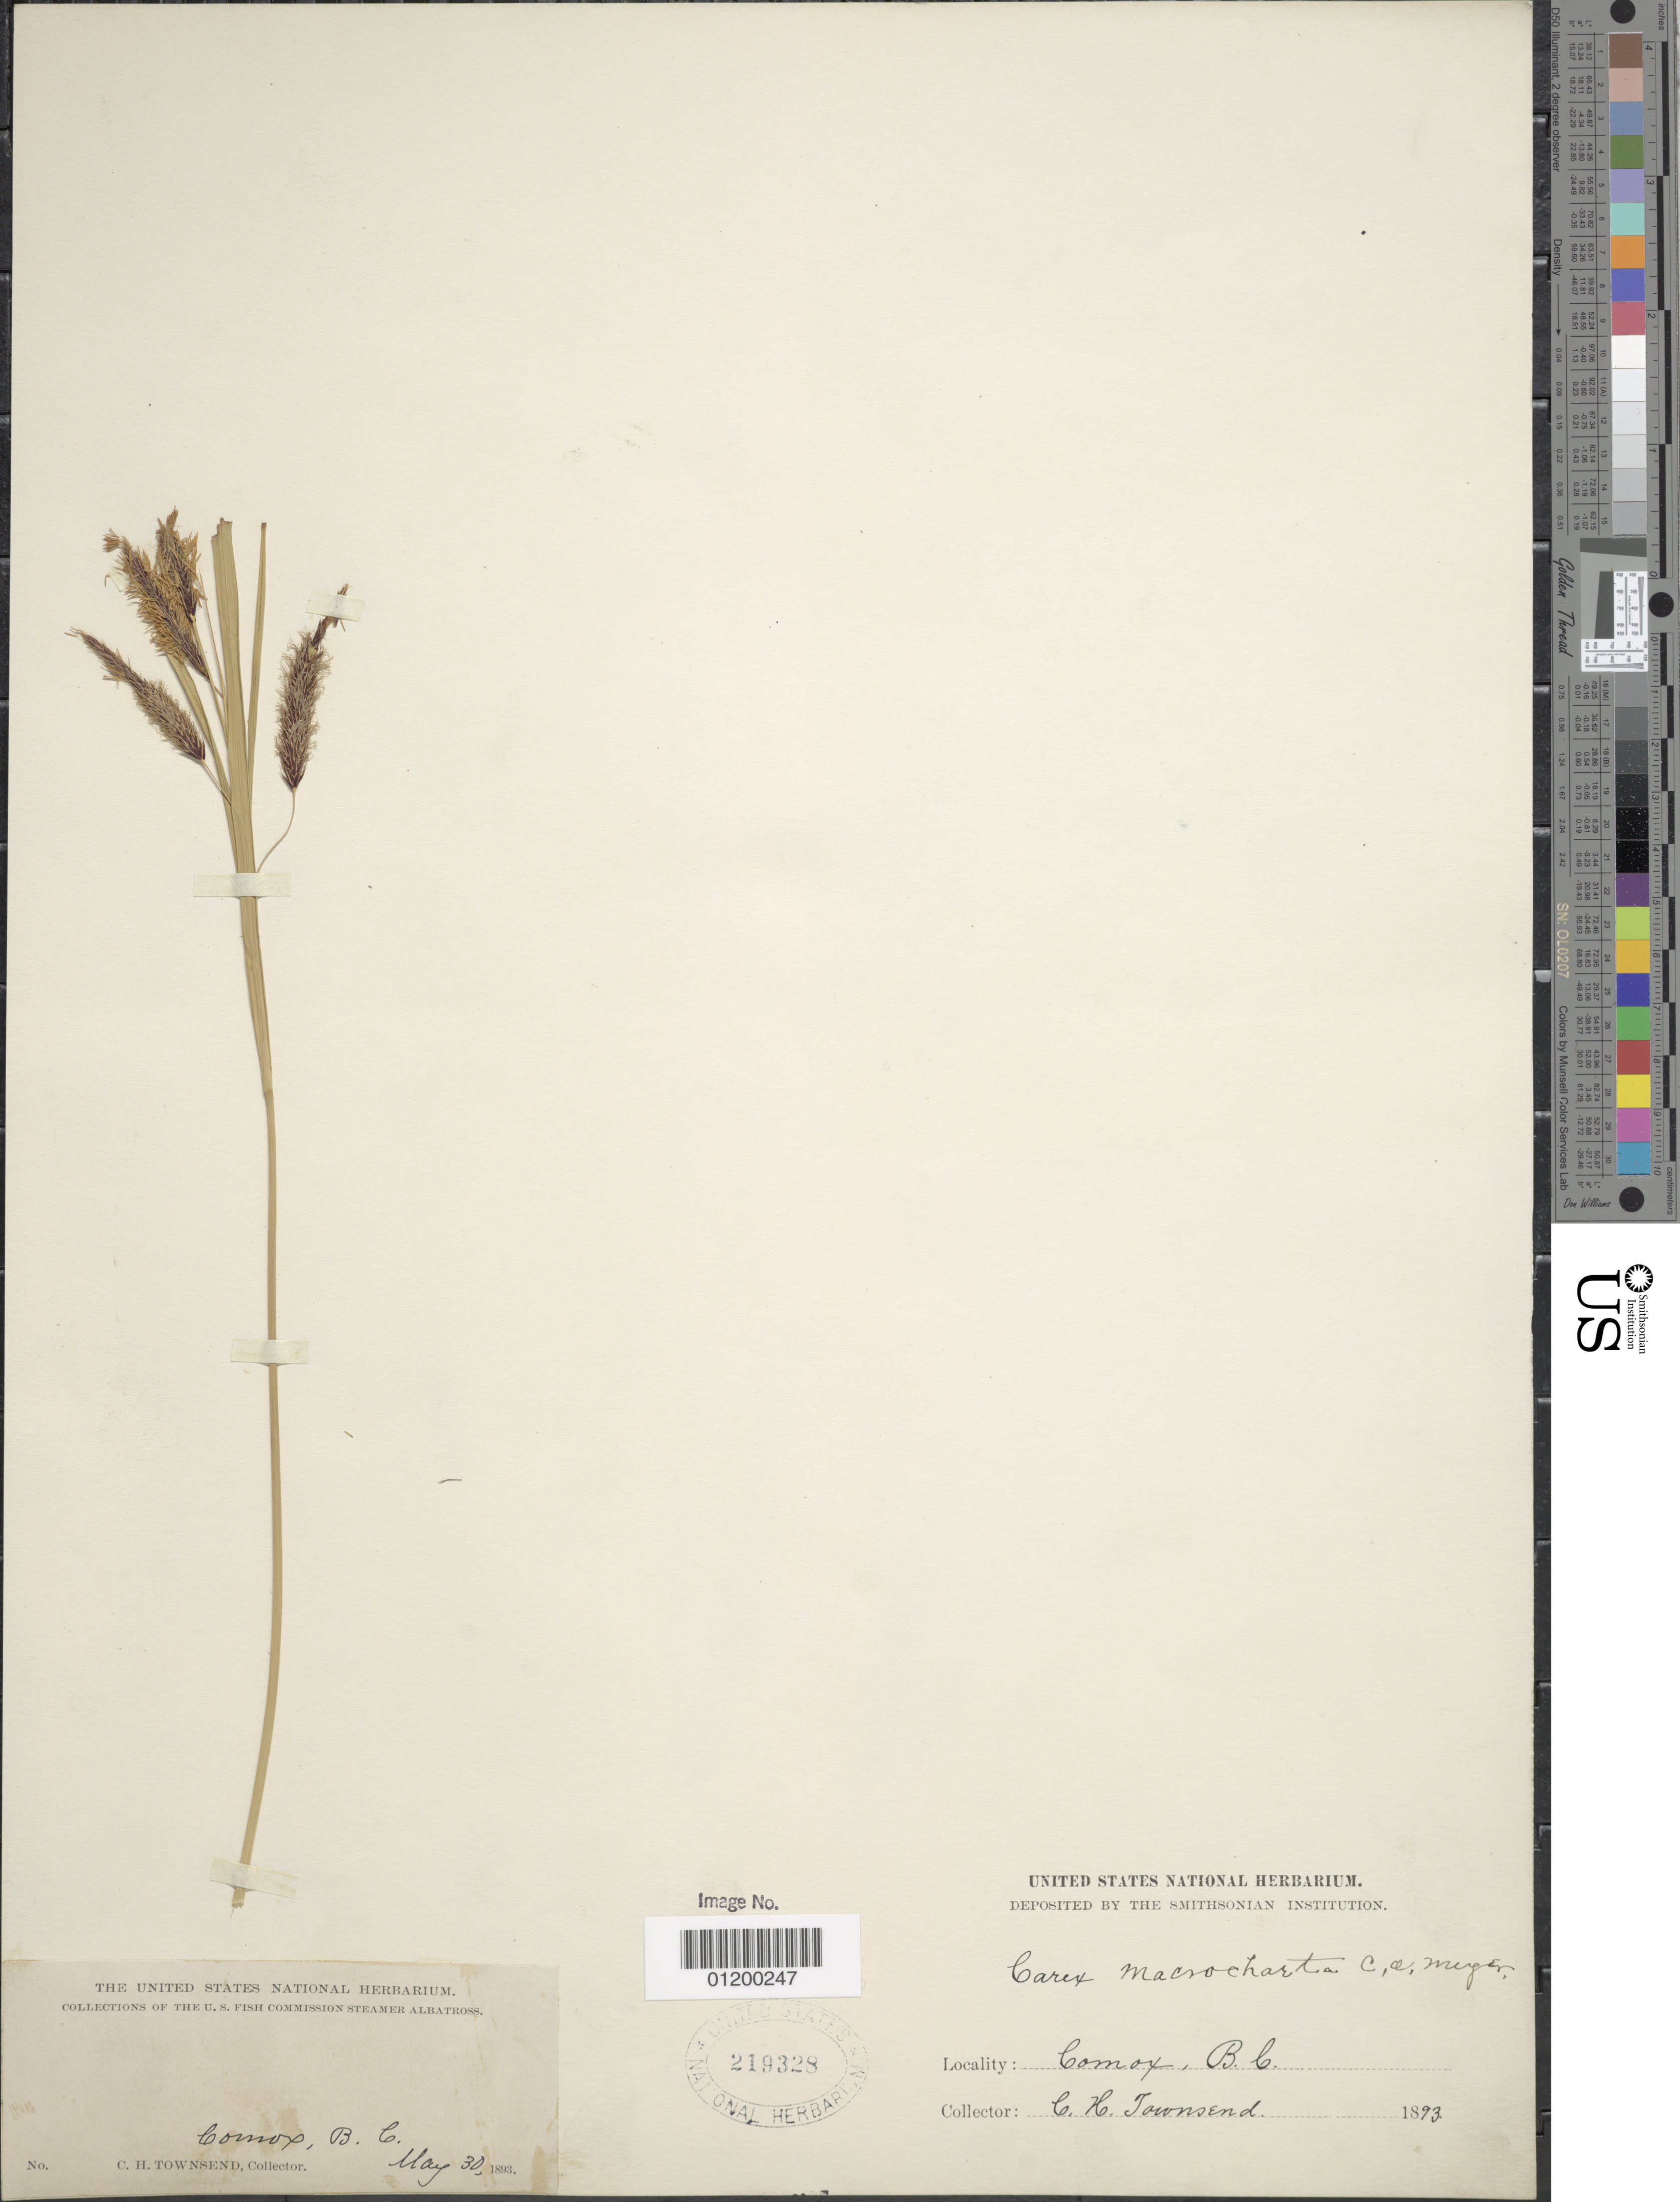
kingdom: Plantae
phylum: Tracheophyta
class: Liliopsida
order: Poales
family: Cyperaceae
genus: Carex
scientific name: Carex macrochaeta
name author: C.A. Mey.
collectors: C. H. Townsend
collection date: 1893-05-30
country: Canada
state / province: British Columbia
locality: Comox.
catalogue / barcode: US 219328